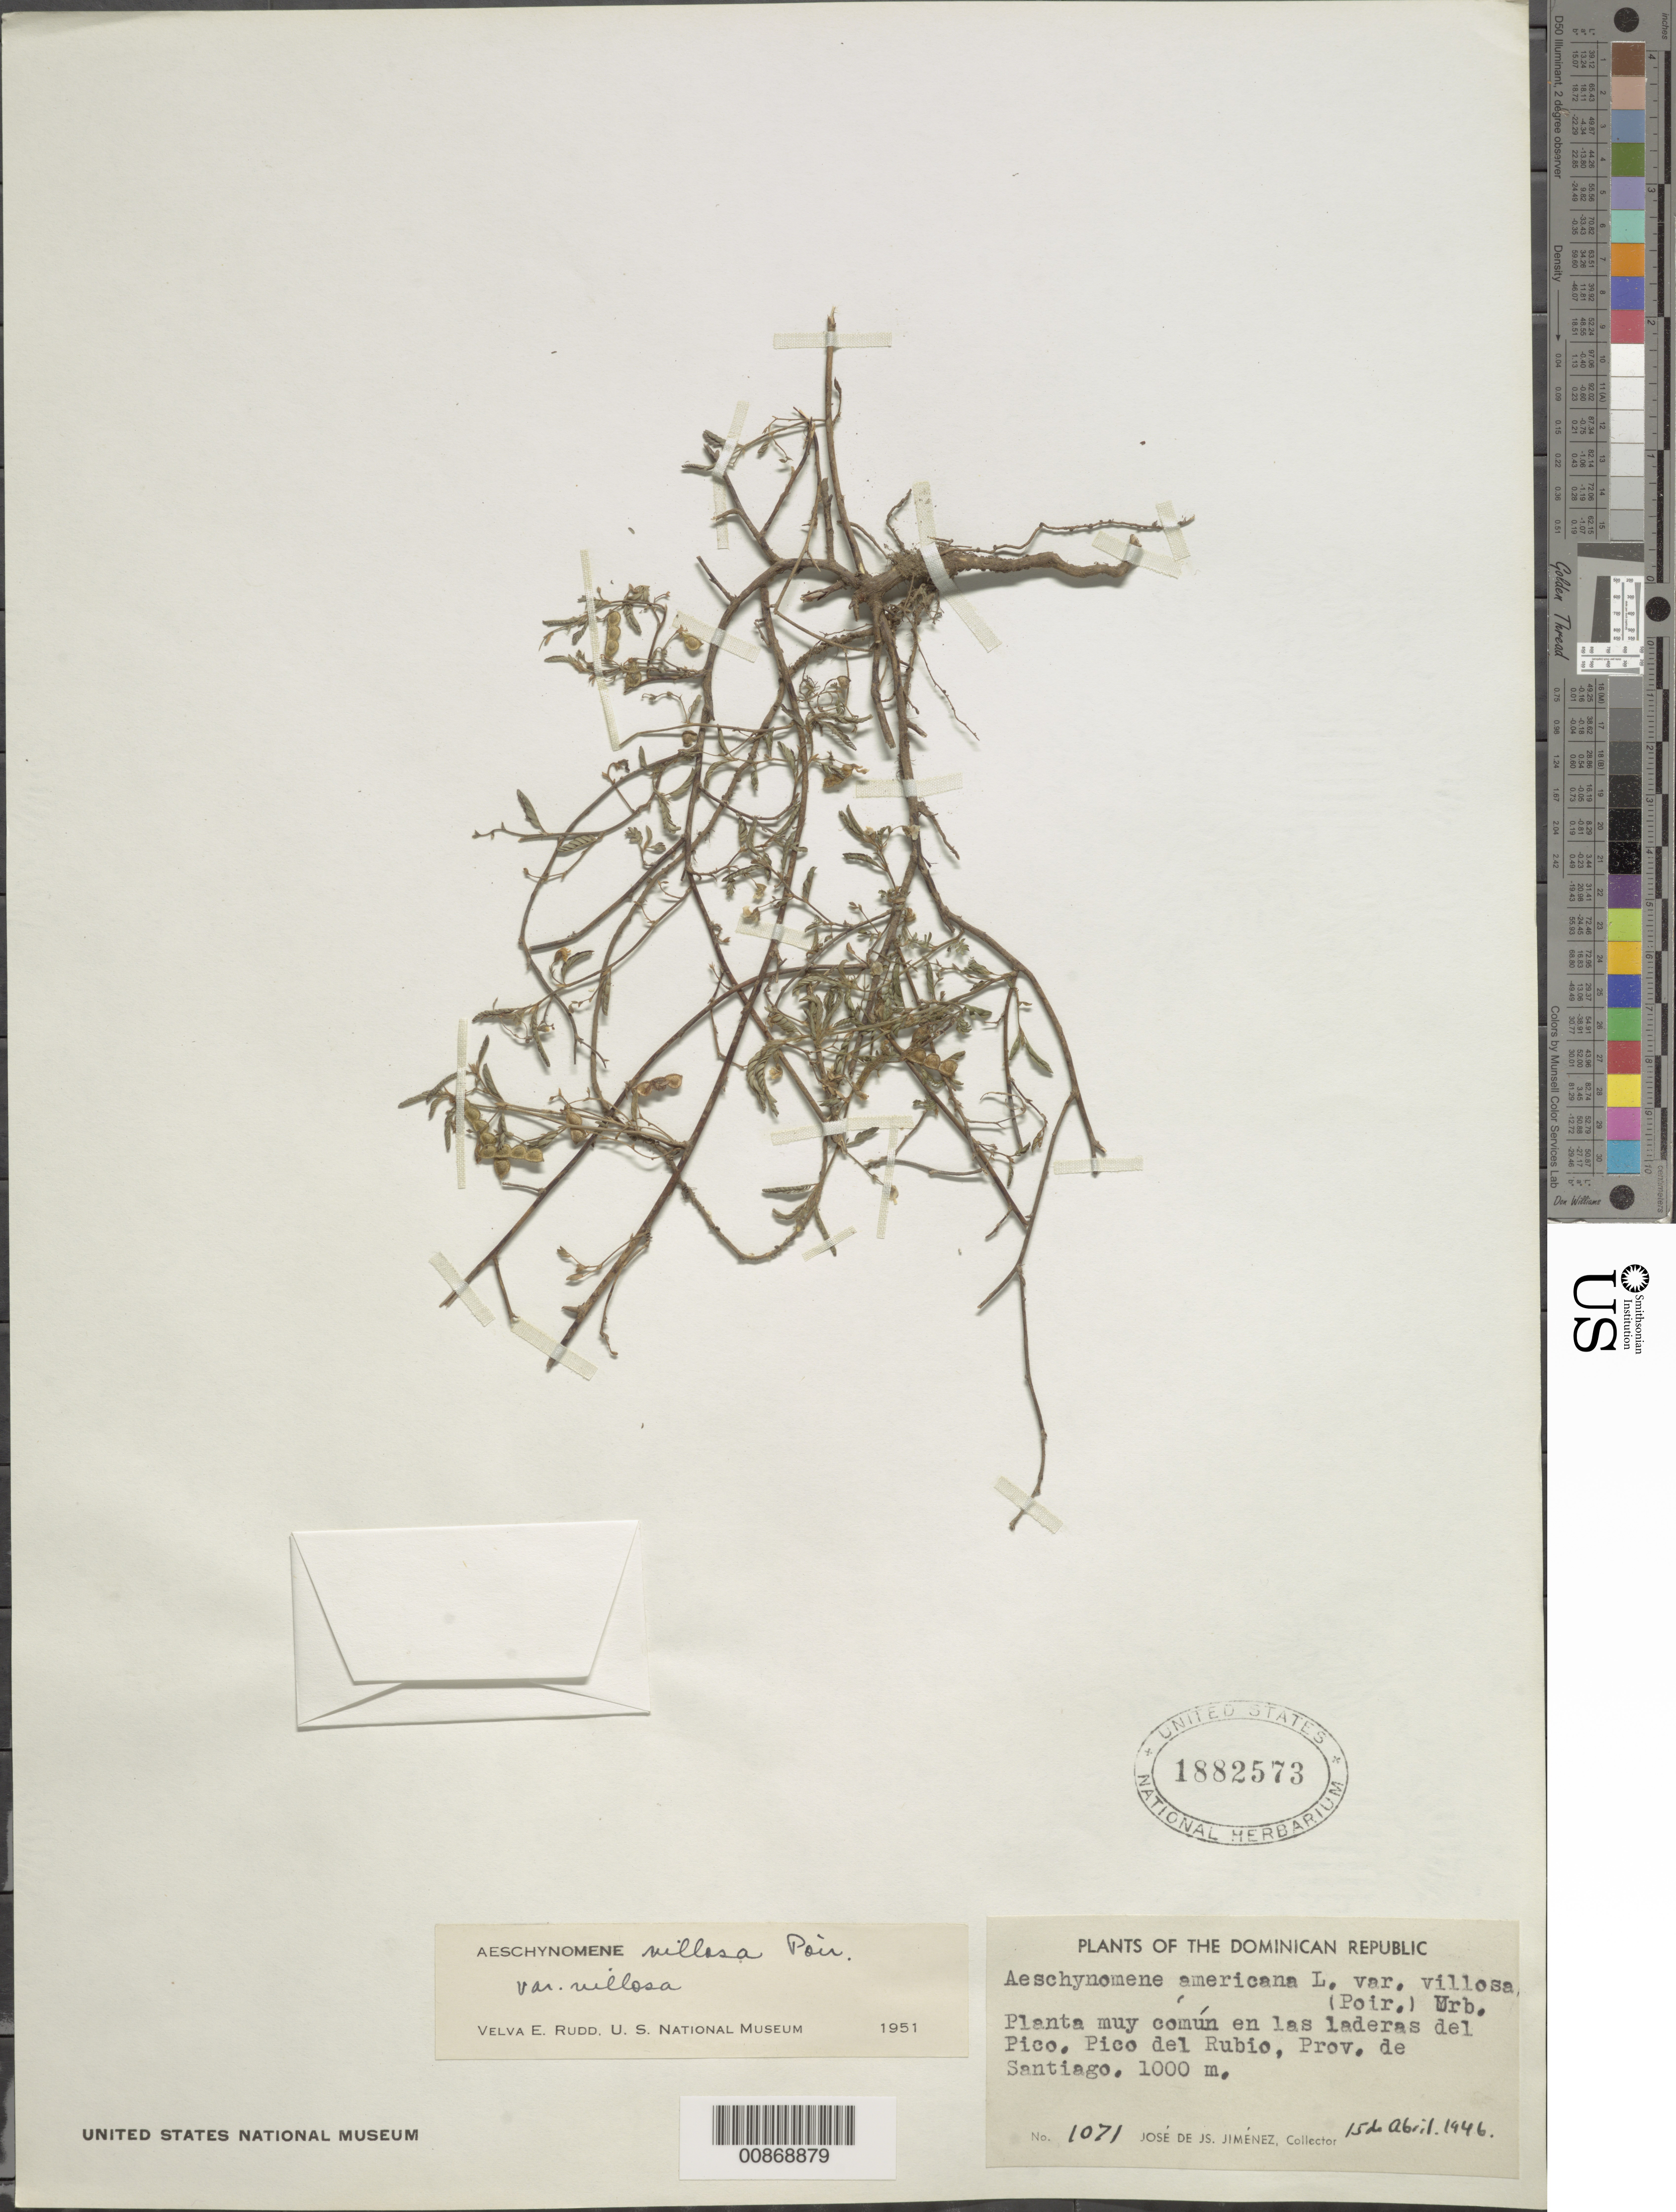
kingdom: Plantae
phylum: Tracheophyta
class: Magnoliopsida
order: Fabales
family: Fabaceae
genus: Aeschynomene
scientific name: Aeschynomene villosa var. villosa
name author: Poir.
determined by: Rudd, V. E.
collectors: J. J. Jiménez Almonte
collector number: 1071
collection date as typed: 15 Apr 1946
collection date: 1946-04-15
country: Dominican Republic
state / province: Santiago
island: Hispaniola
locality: Pico del Rubio.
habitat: Muy común en las laderas del Pico.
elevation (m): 1000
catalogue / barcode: US 1882573